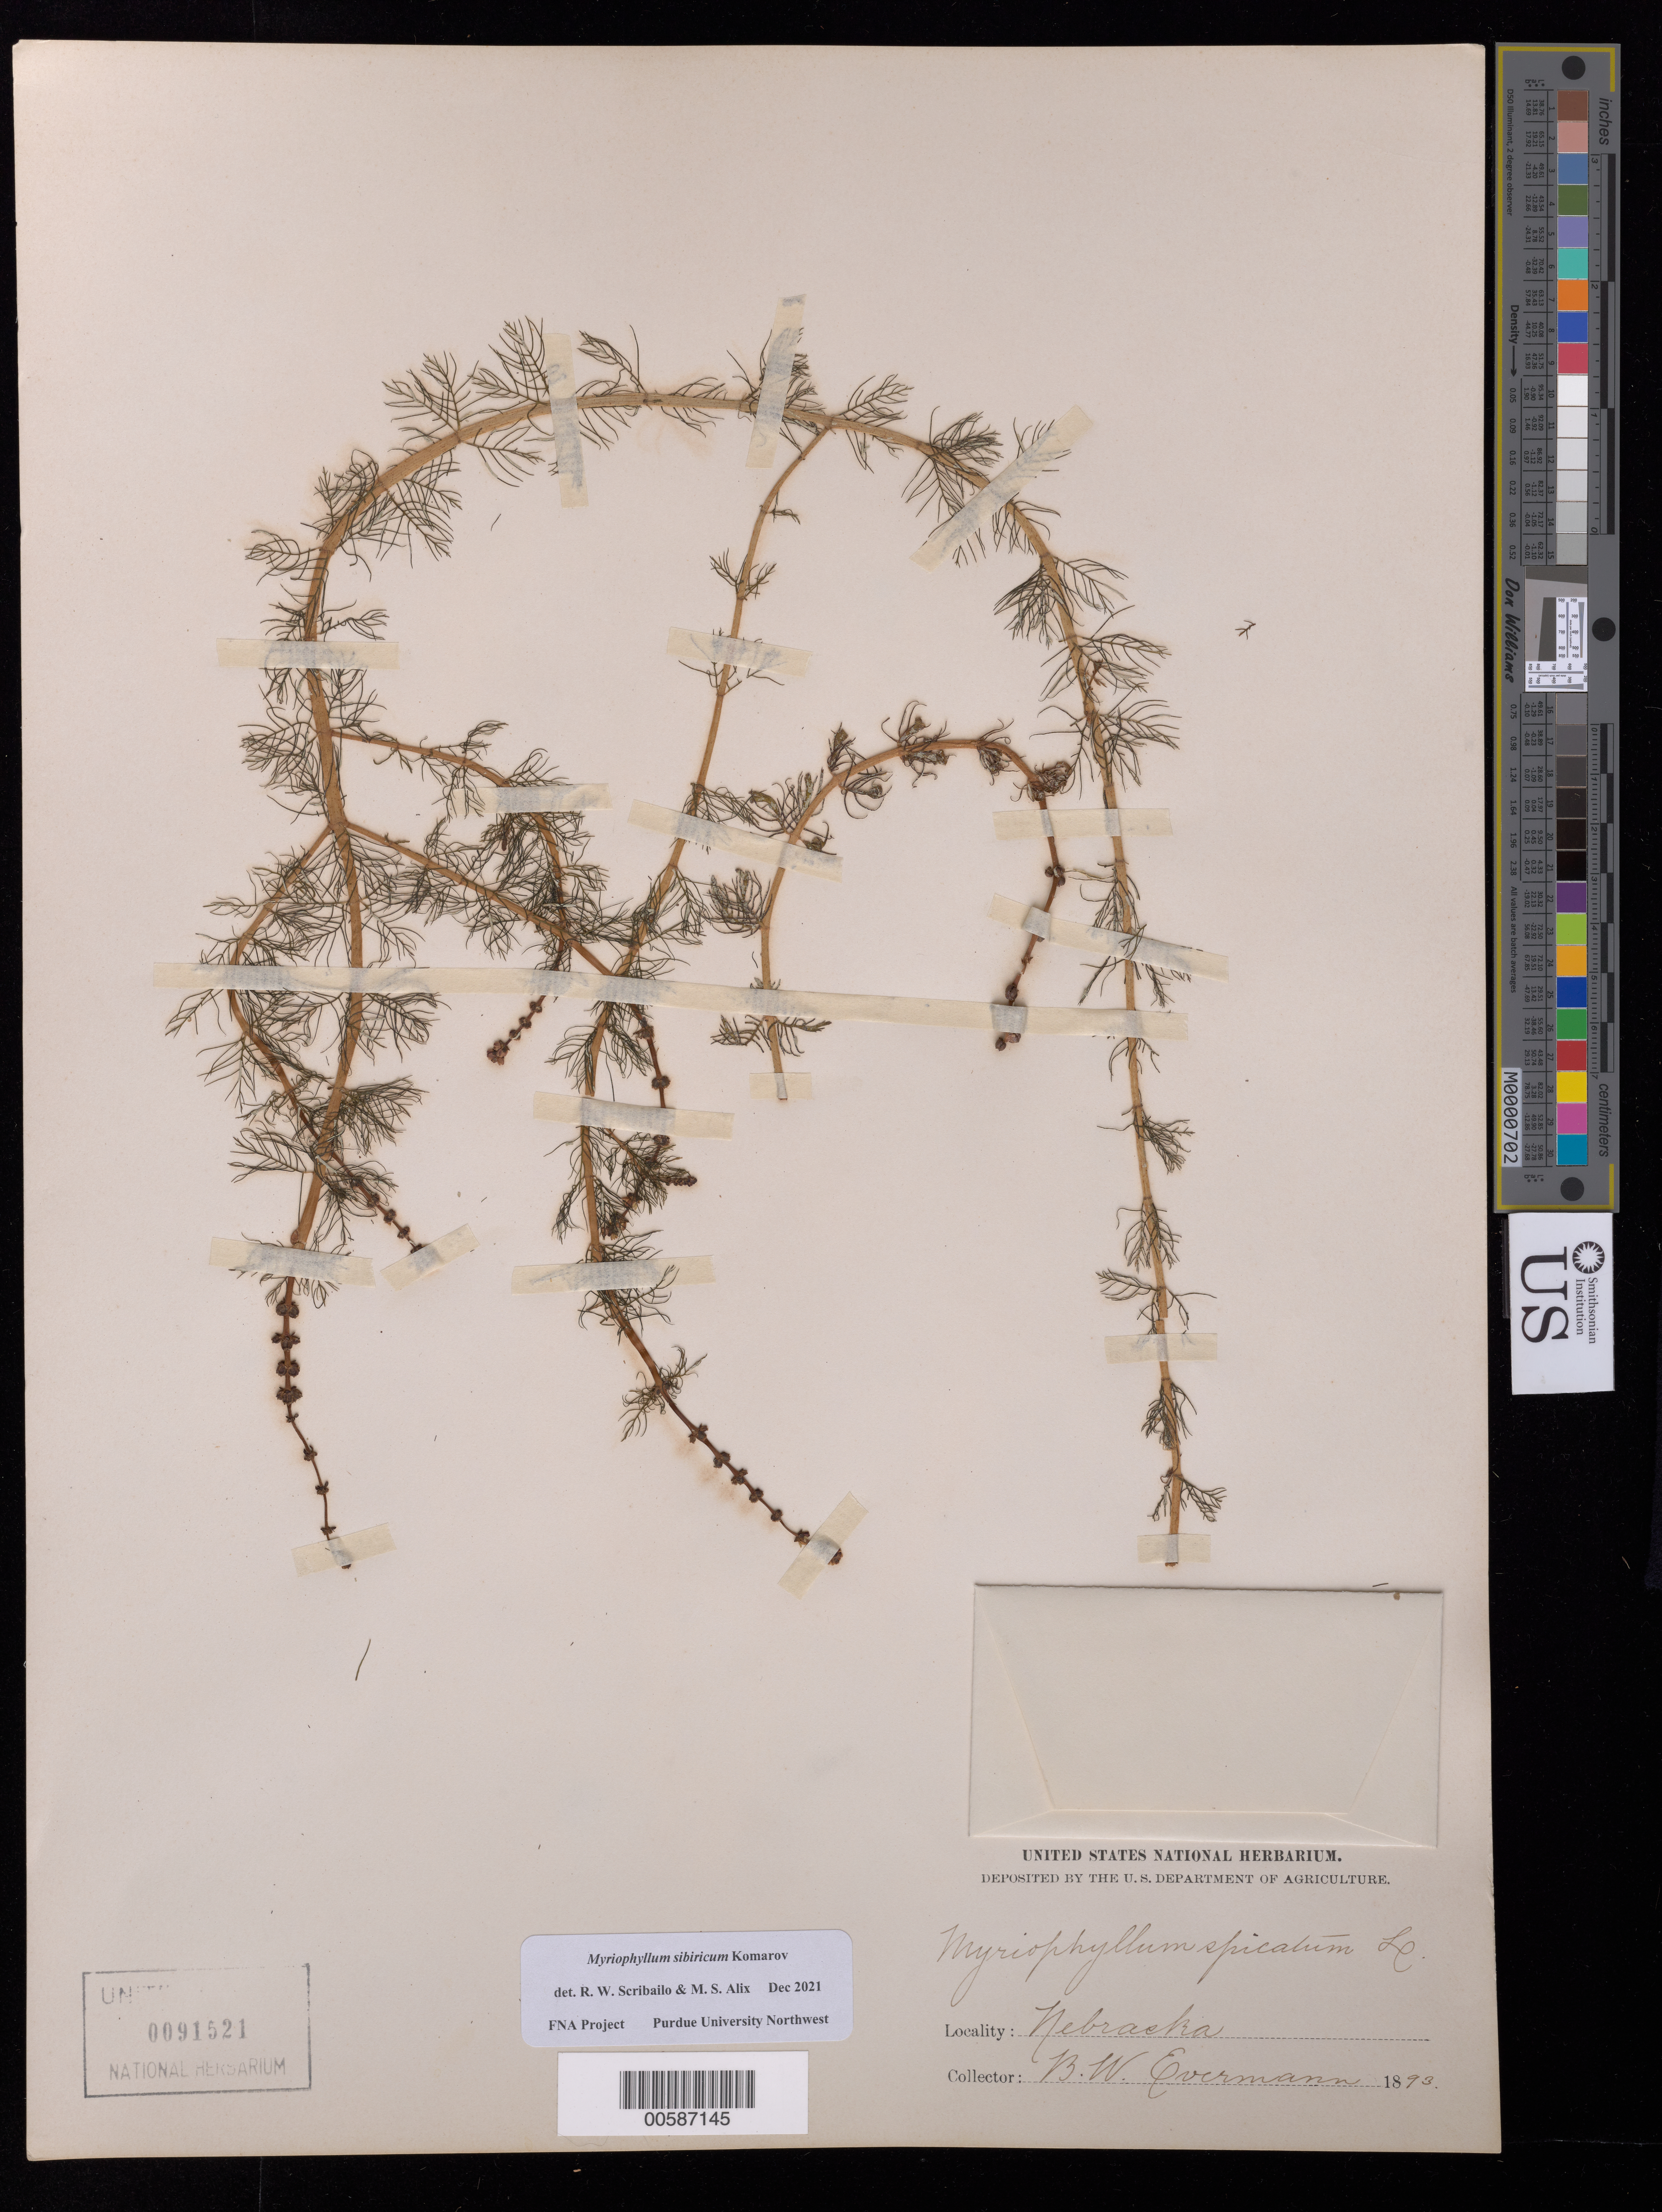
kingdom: Plantae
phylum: Tracheophyta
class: Magnoliopsida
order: Saxifragales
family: Haloragaceae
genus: Myriophyllum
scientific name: Myriophyllum sibiricum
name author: Kom.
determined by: Scribailo, R. W.; Alix, M. S.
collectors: B. W. Evermann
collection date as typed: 1893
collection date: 1893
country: United States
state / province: Nebraska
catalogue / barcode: US 91521